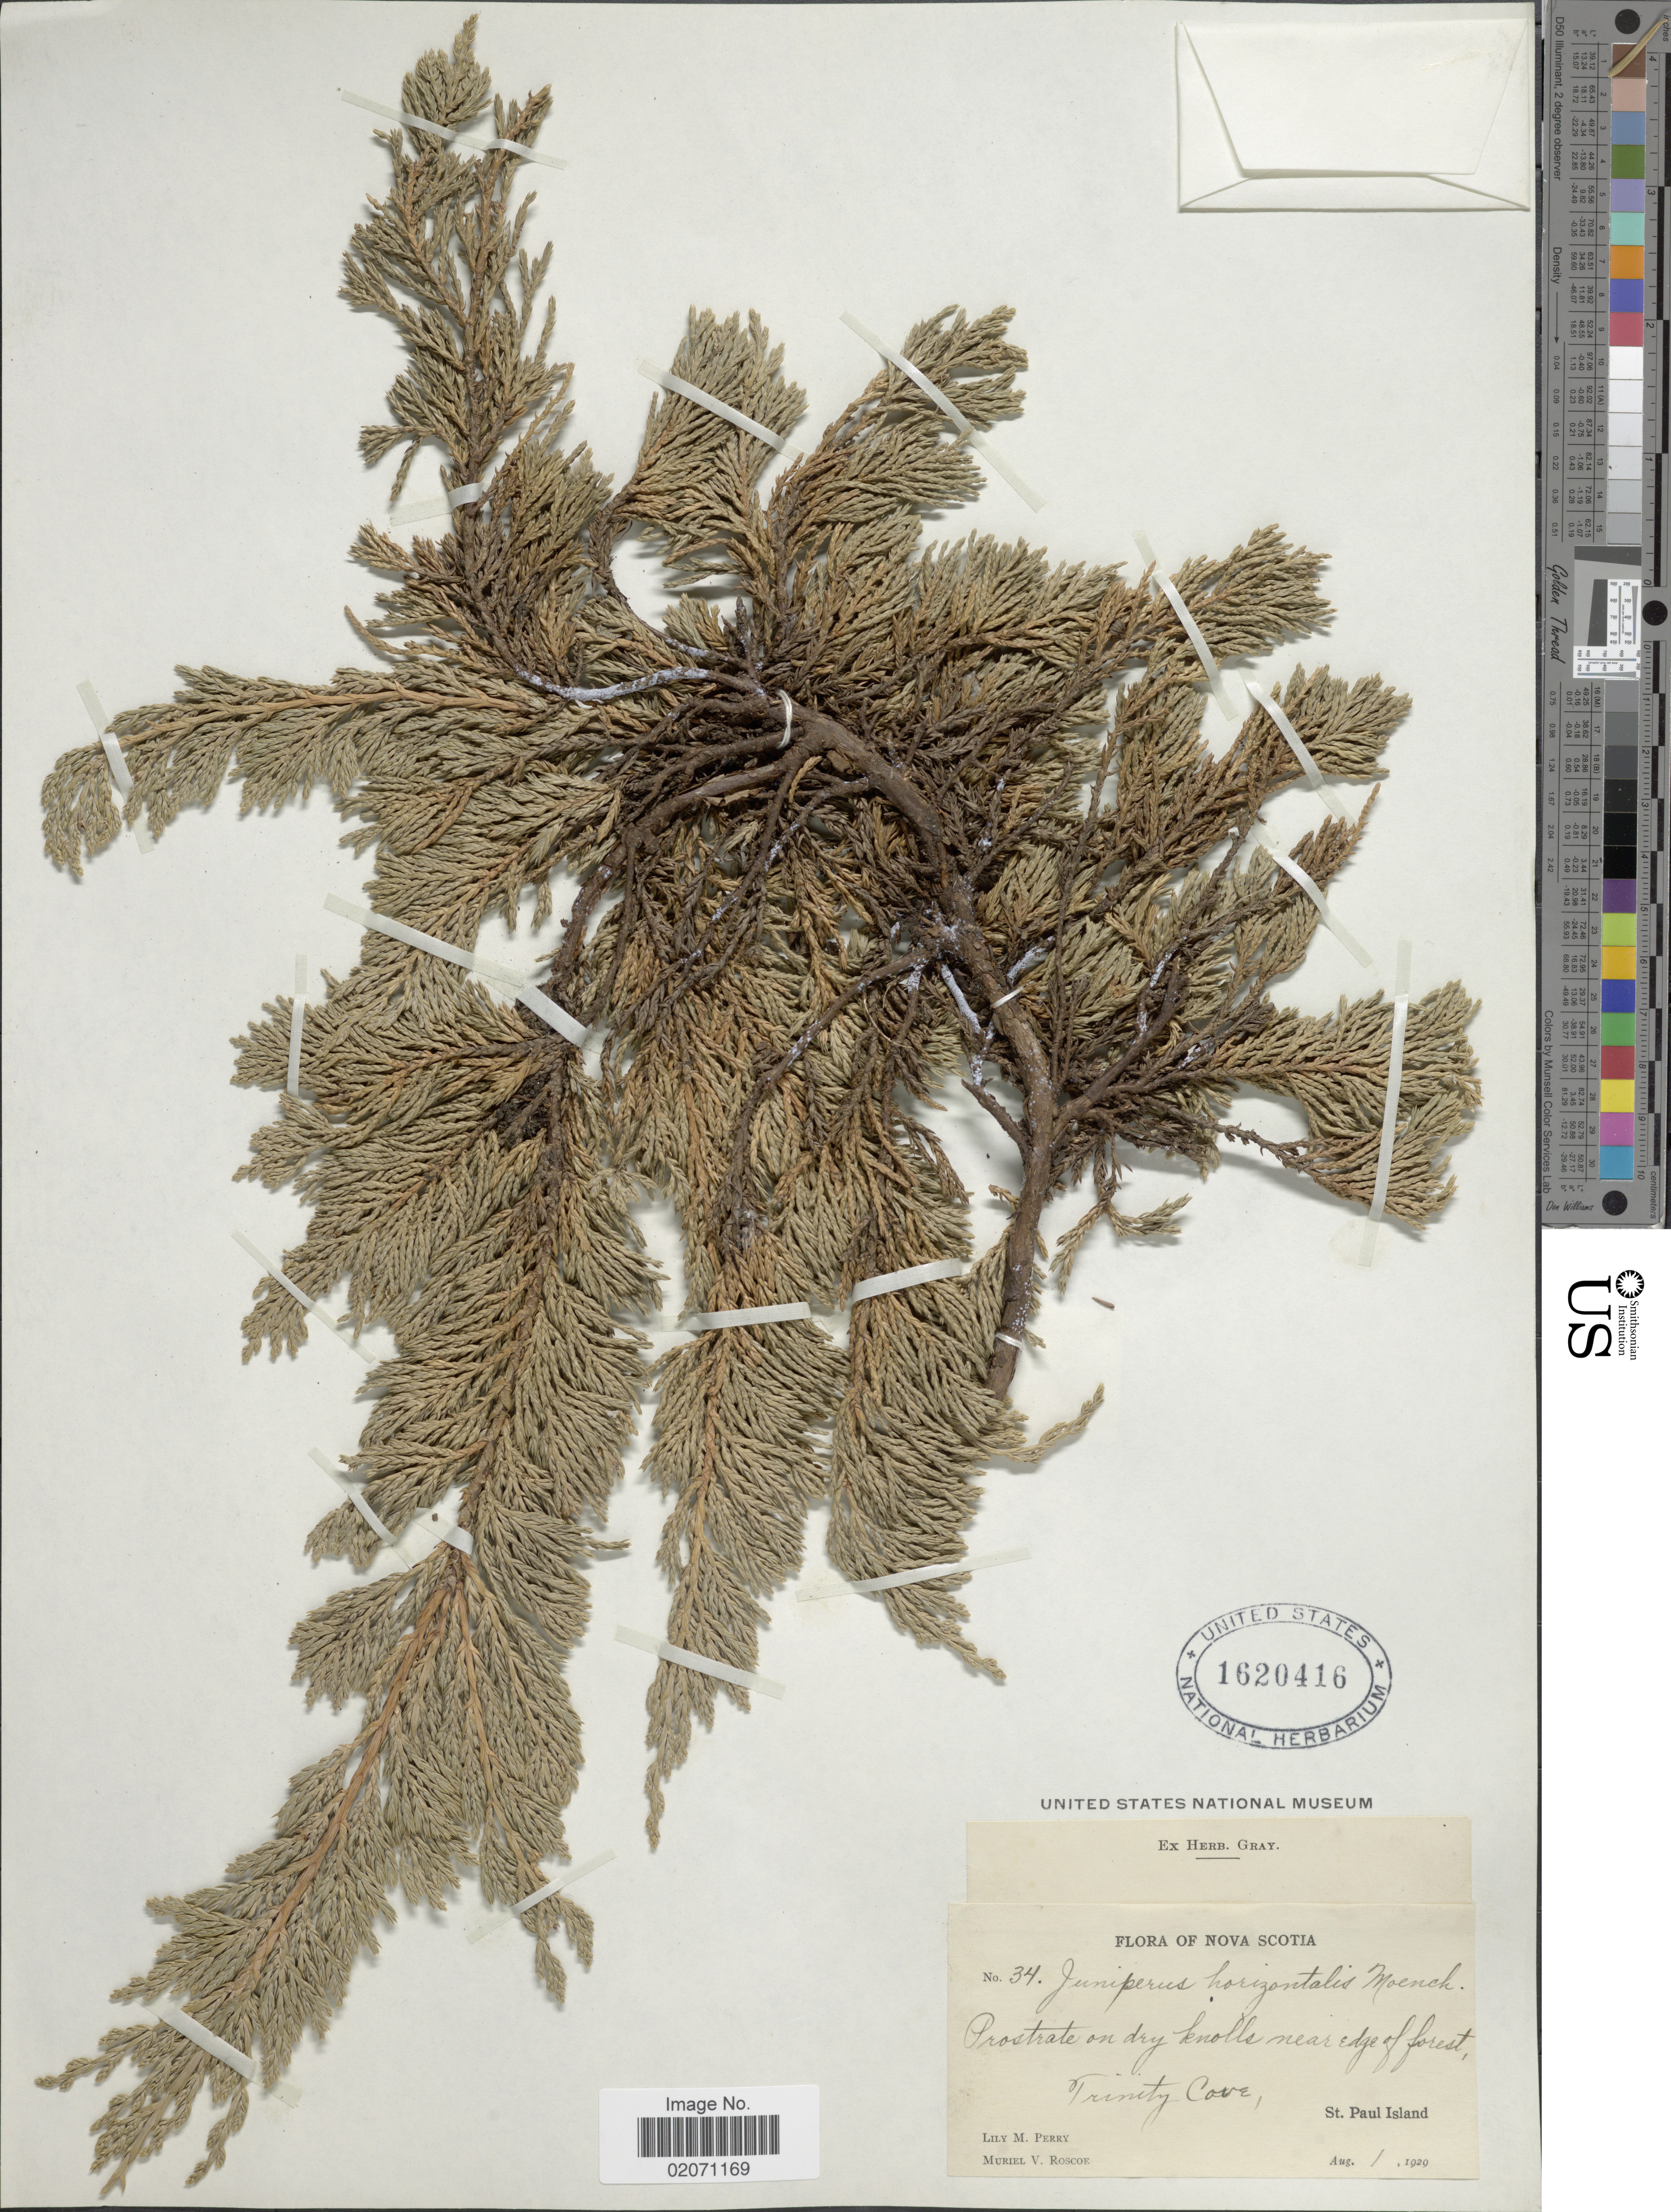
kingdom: Plantae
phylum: Tracheophyta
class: Pinopsida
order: Pinales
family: Cupressaceae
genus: Juniperus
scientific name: Juniperus horizontalis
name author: Moench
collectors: L. M. Perry & M. Roscoe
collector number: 34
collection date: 1929-08-01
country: Canada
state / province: Nova Scotia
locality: Trinity Cove, St. Paul Island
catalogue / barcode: US 1620416